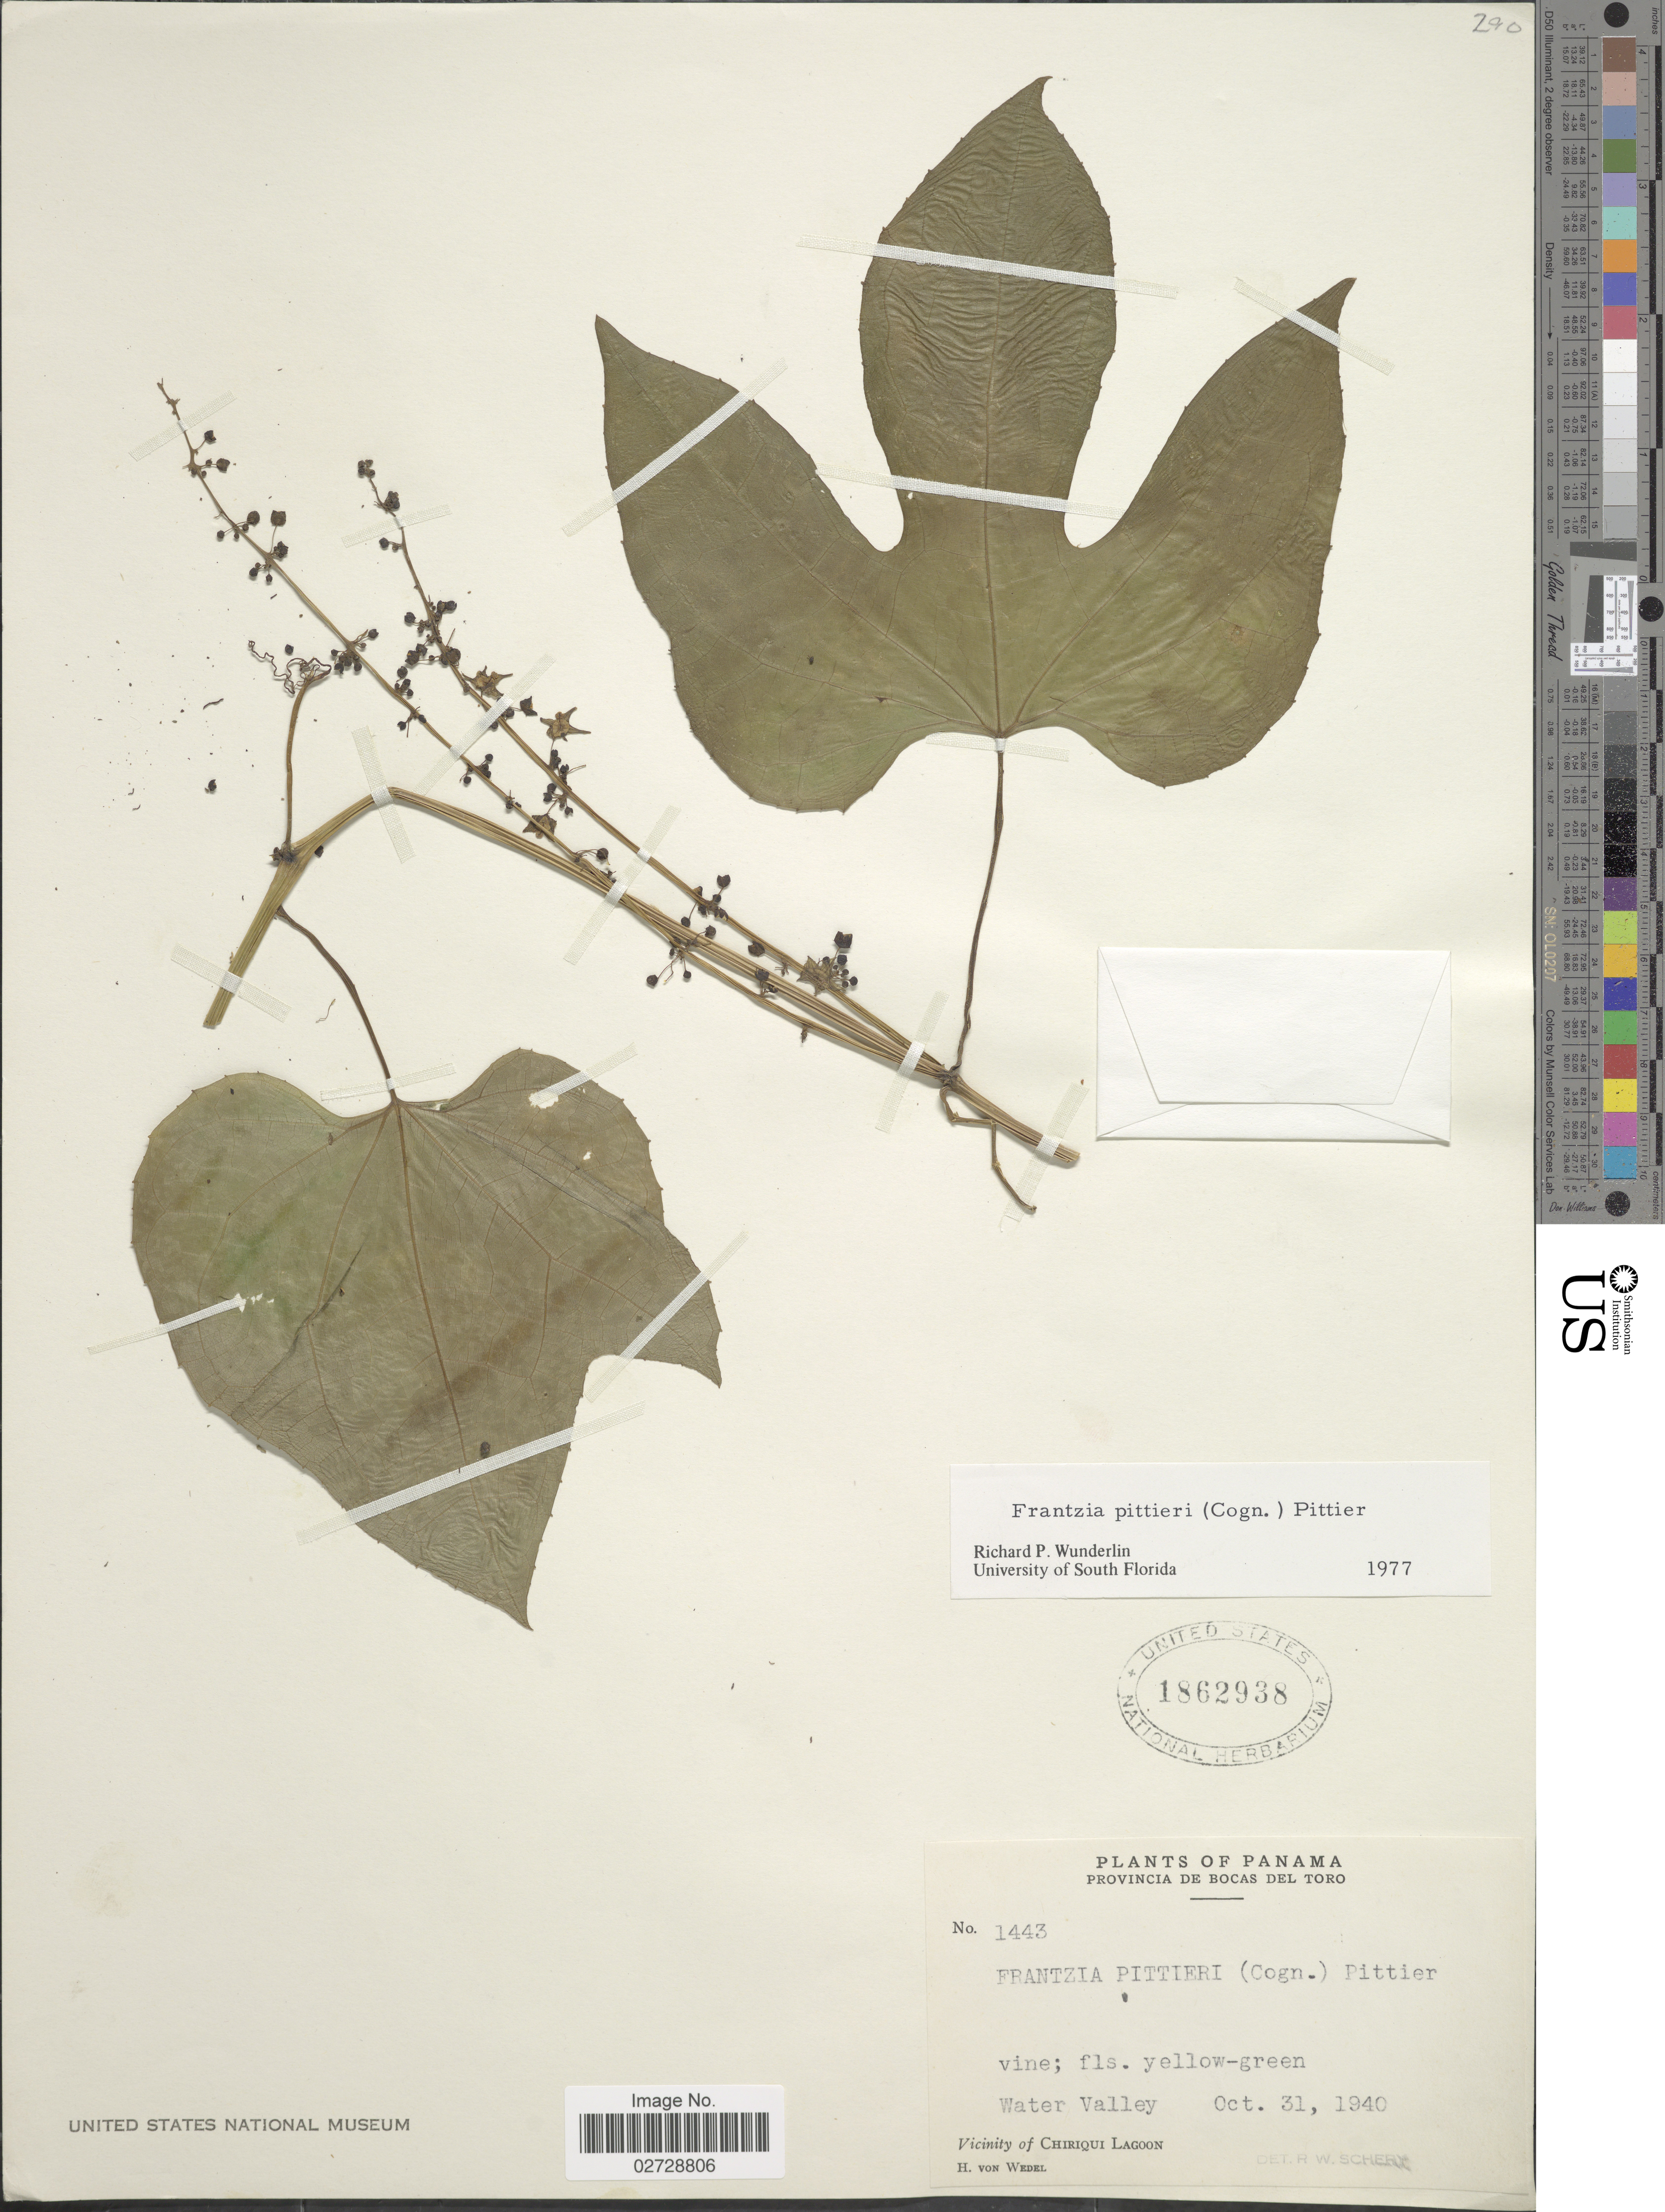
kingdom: Plantae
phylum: Tracheophyta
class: Magnoliopsida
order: Cucurbitales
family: Cucurbitaceae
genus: Sechium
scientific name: Sechium pittieri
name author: (Cogn.) C. Jeffrey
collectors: H. von Wedel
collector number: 1443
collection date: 1940-10-31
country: Panama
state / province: Bocas del Toro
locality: Water Valley. Vicinity of Chiriqui Lagoon.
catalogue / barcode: US 1862938